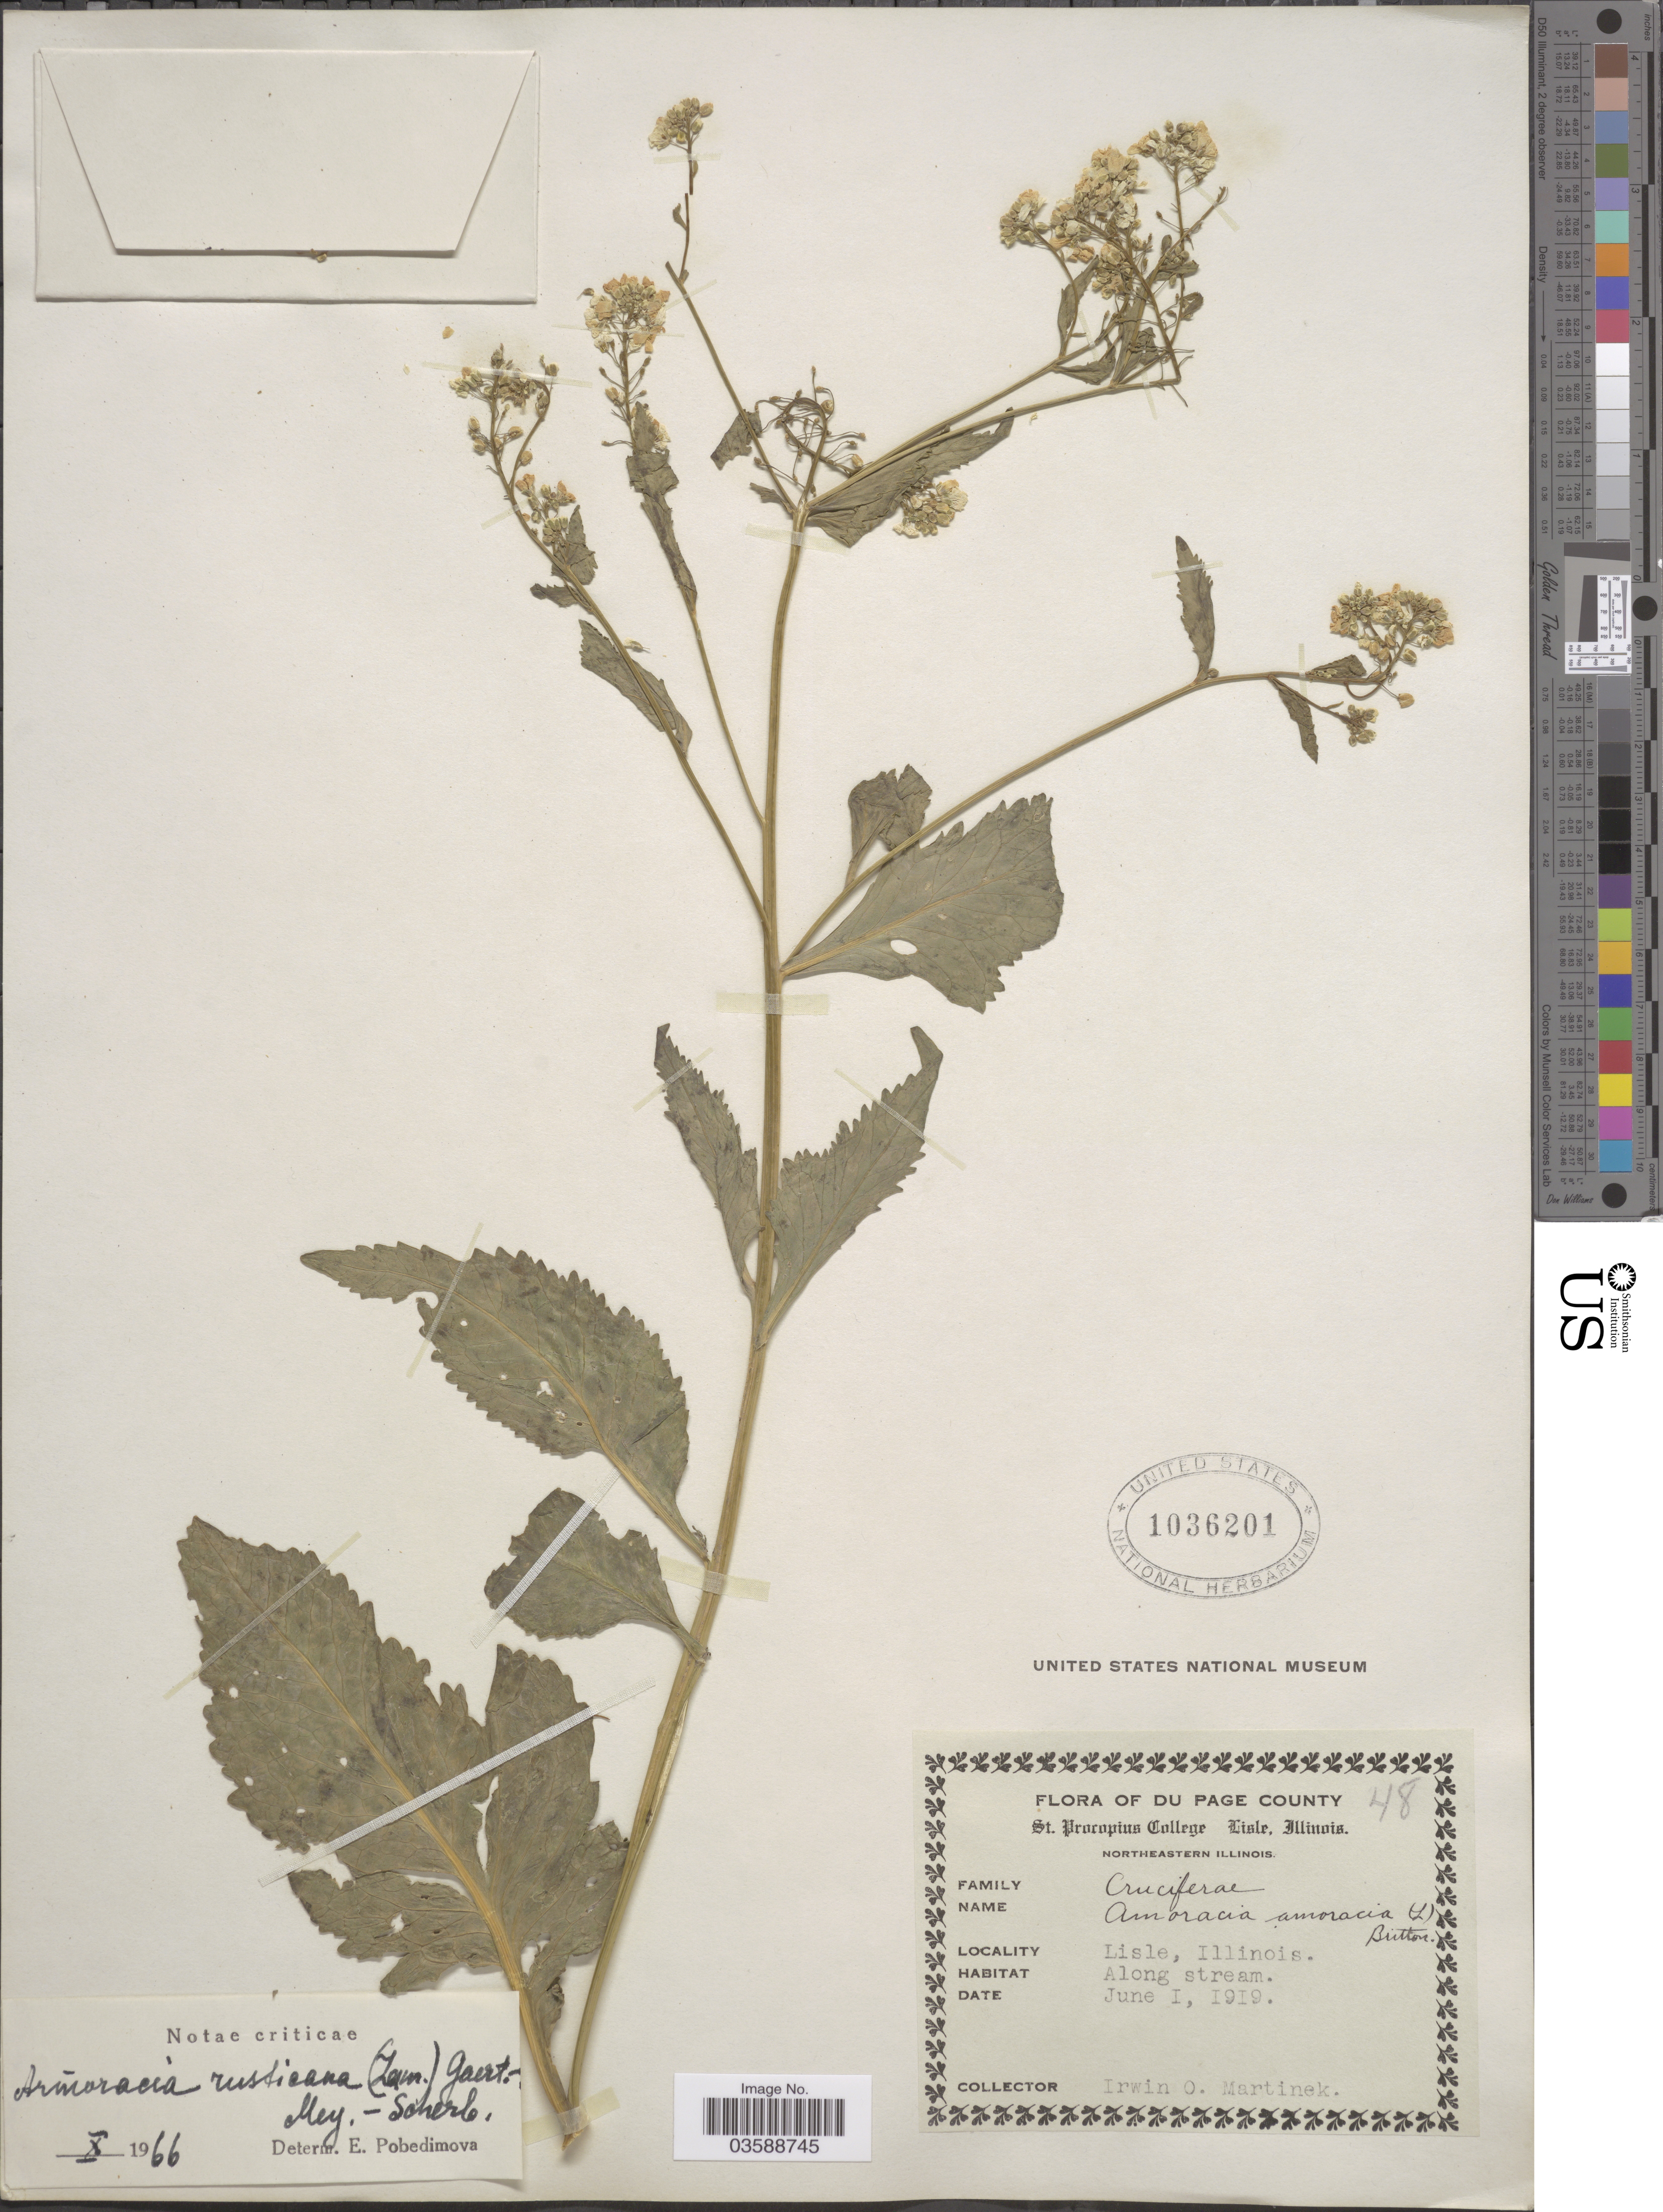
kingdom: Plantae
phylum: Tracheophyta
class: Magnoliopsida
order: Brassicales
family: Brassicaceae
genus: Armoracia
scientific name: Armoracia rusticana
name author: G. Gaertn. et al.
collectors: I. Martinek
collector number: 48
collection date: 1919-06-01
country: United States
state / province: Illinois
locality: De Page County. Northeastern Illinois. Lisle.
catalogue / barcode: US 1036201